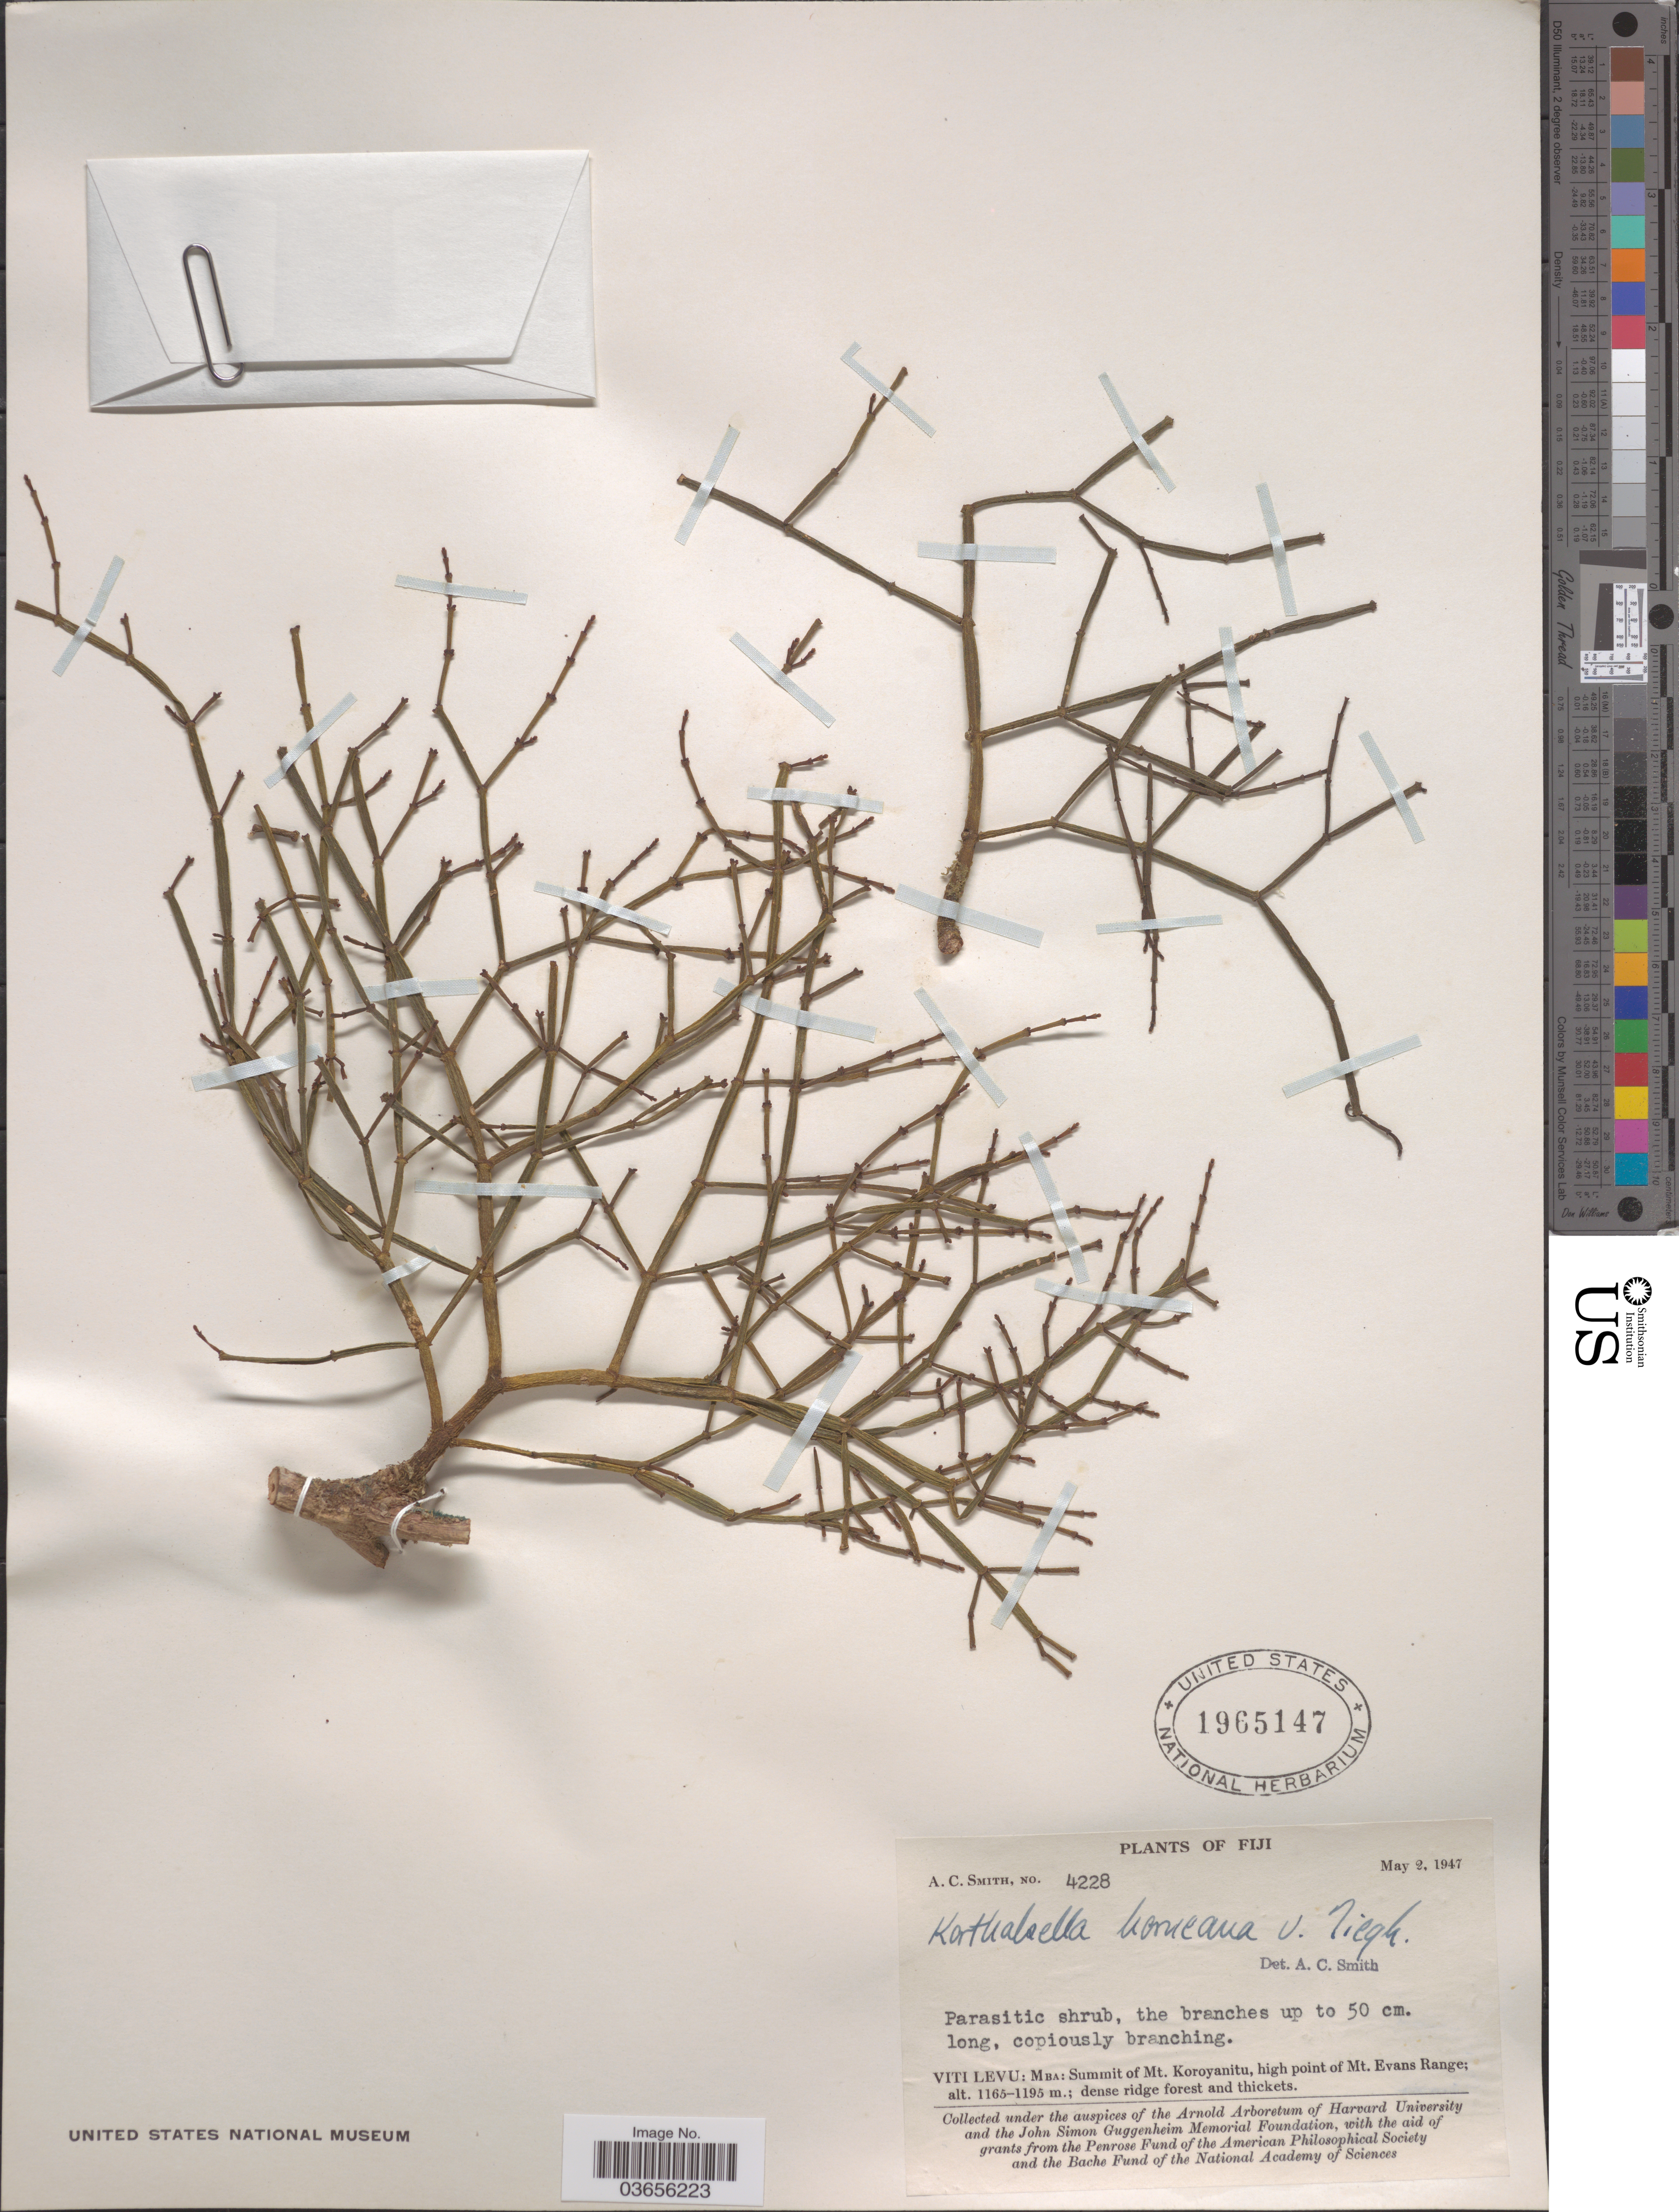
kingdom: Plantae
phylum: Tracheophyta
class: Magnoliopsida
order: Santalales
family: Viscaceae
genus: Korthalsella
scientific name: Korthalsella horneana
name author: Tiegh.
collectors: A. C. Smith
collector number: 4228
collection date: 1947-05-02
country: Fiji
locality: Viti Levu: Mba: Summit of Mt. Koroyanitu, high point of Mt. Evans Range.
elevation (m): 1165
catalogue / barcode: US 1965147